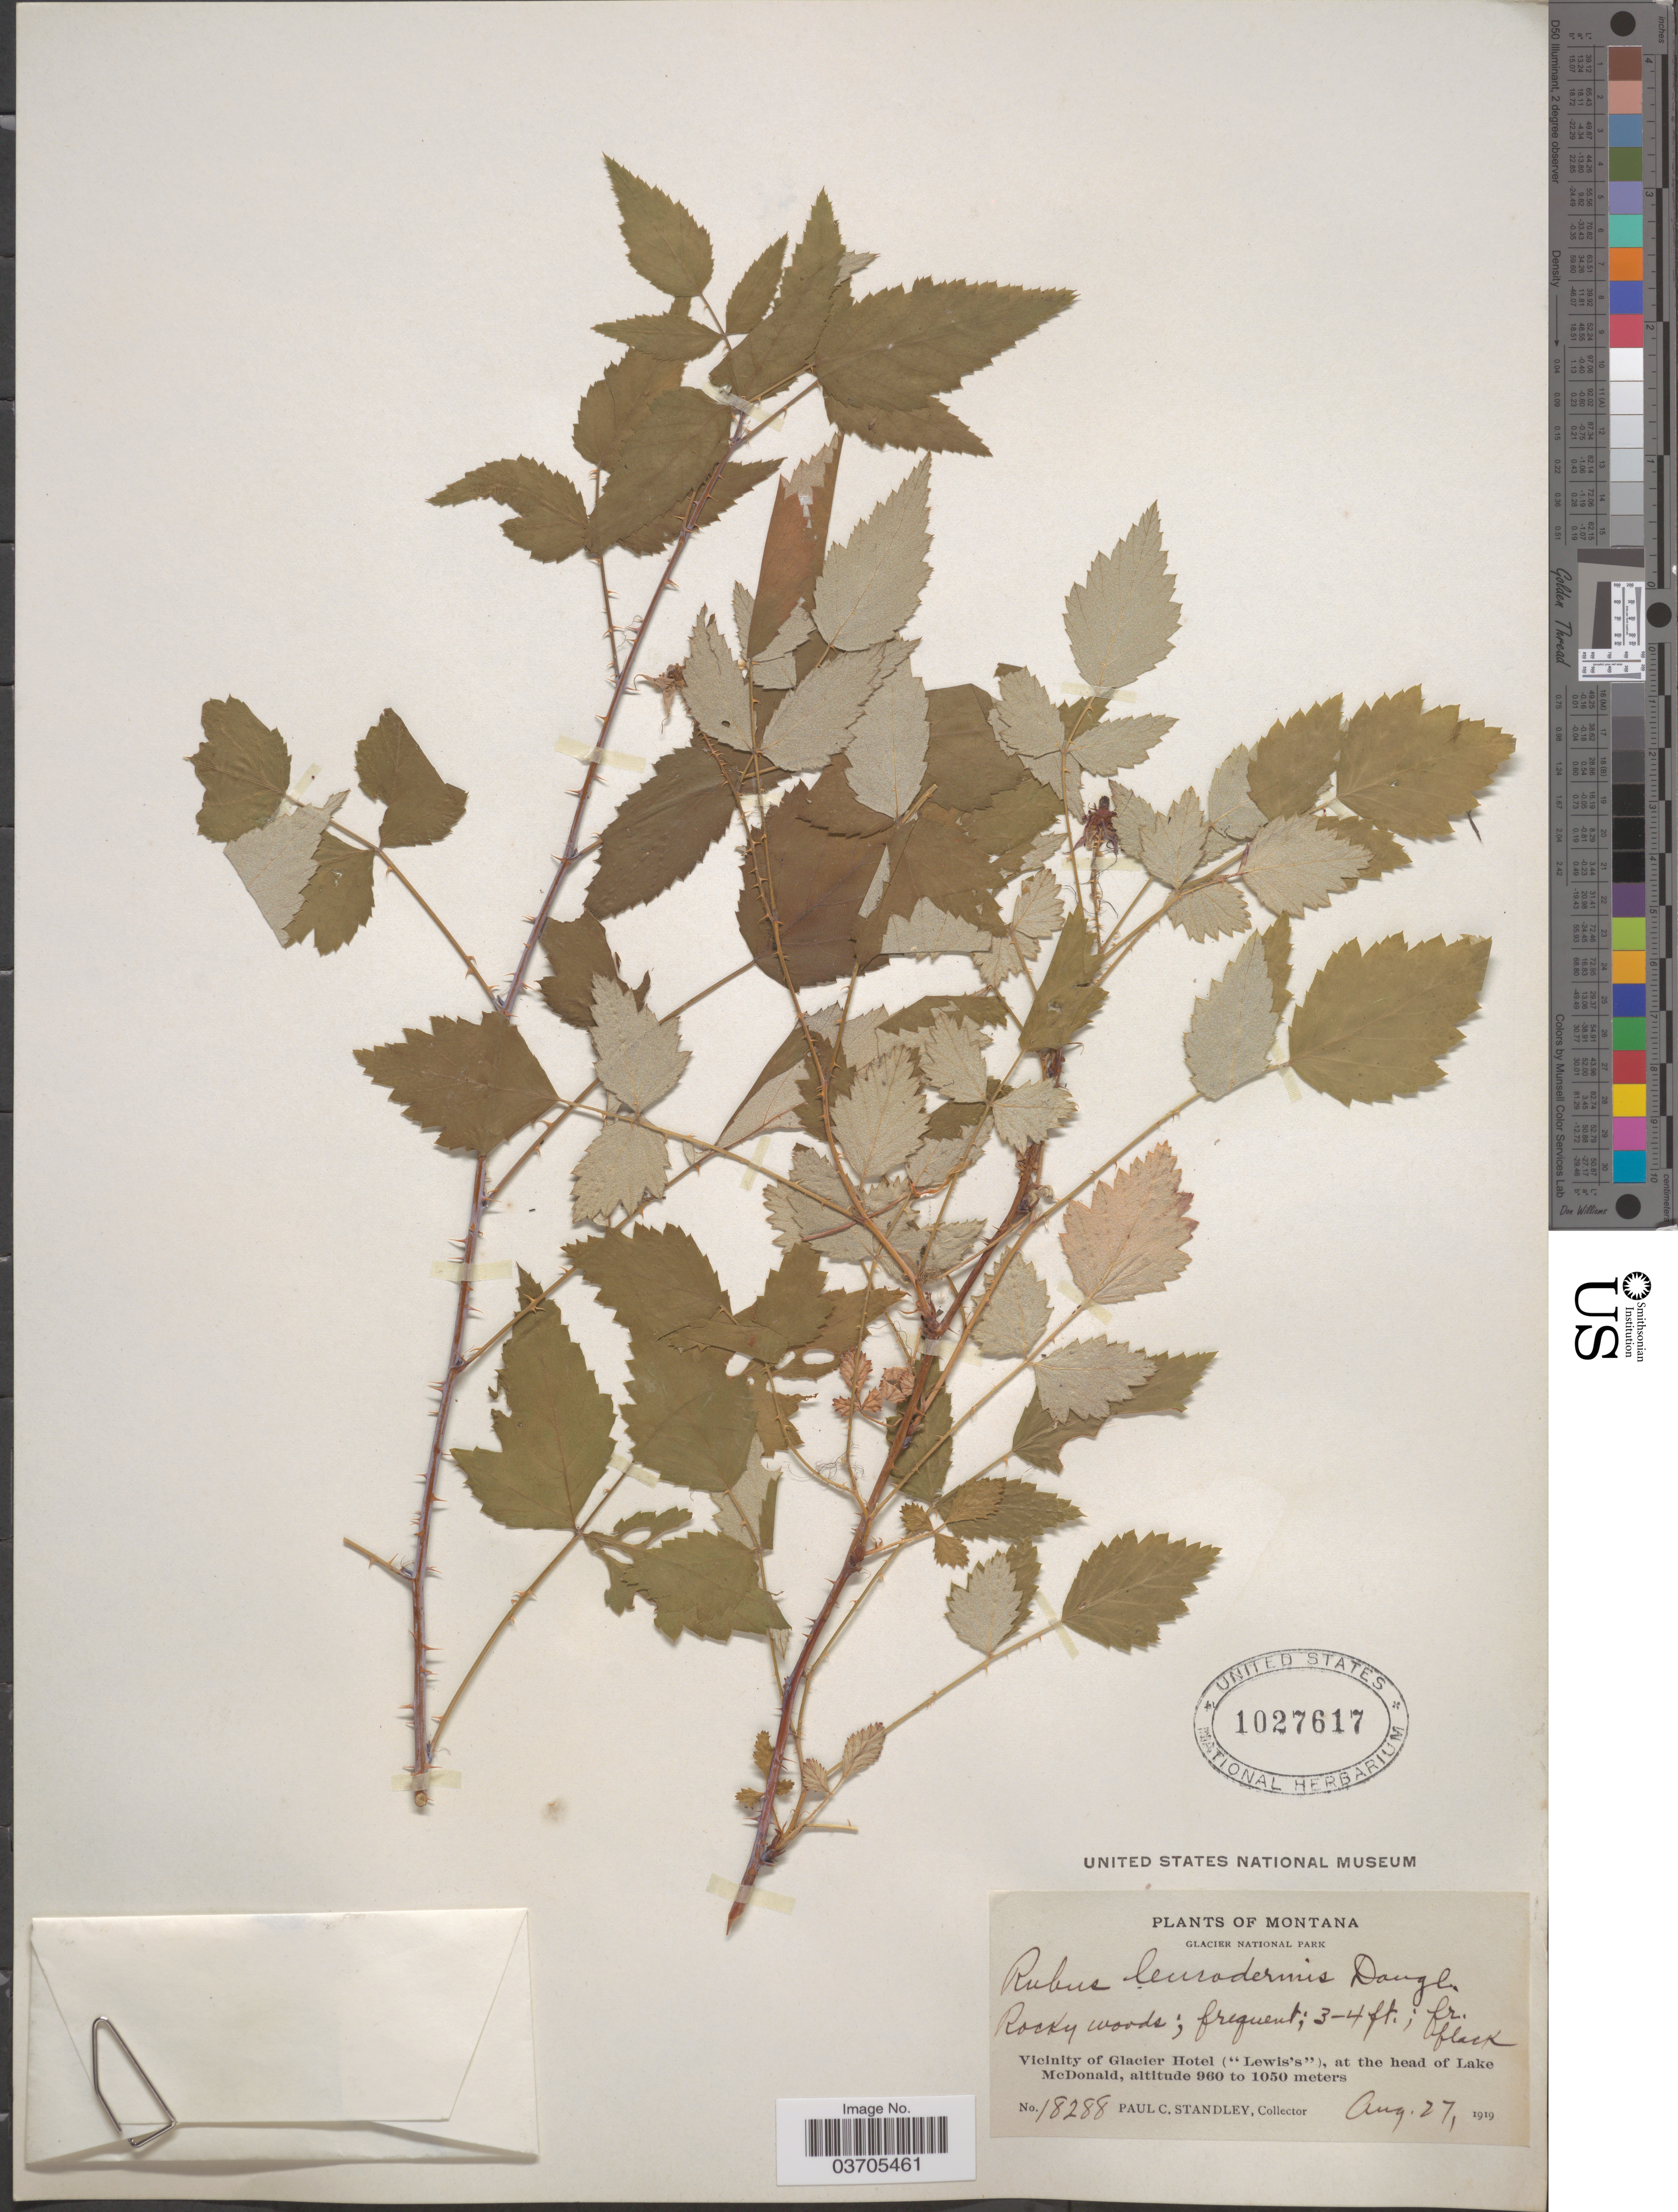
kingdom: Plantae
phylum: Tracheophyta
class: Magnoliopsida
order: Rosales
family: Rosaceae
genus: Rubus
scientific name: Rubus leucodermis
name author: Douglas ex Torr. & A. Gray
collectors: P. C. Standley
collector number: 18288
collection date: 1919-08-27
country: United States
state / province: Montana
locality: Glacier National Park. Vicinity of Glacier Hotel ("Lewis's"), at the head of Lake McDonald.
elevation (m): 960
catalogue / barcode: US 1027617